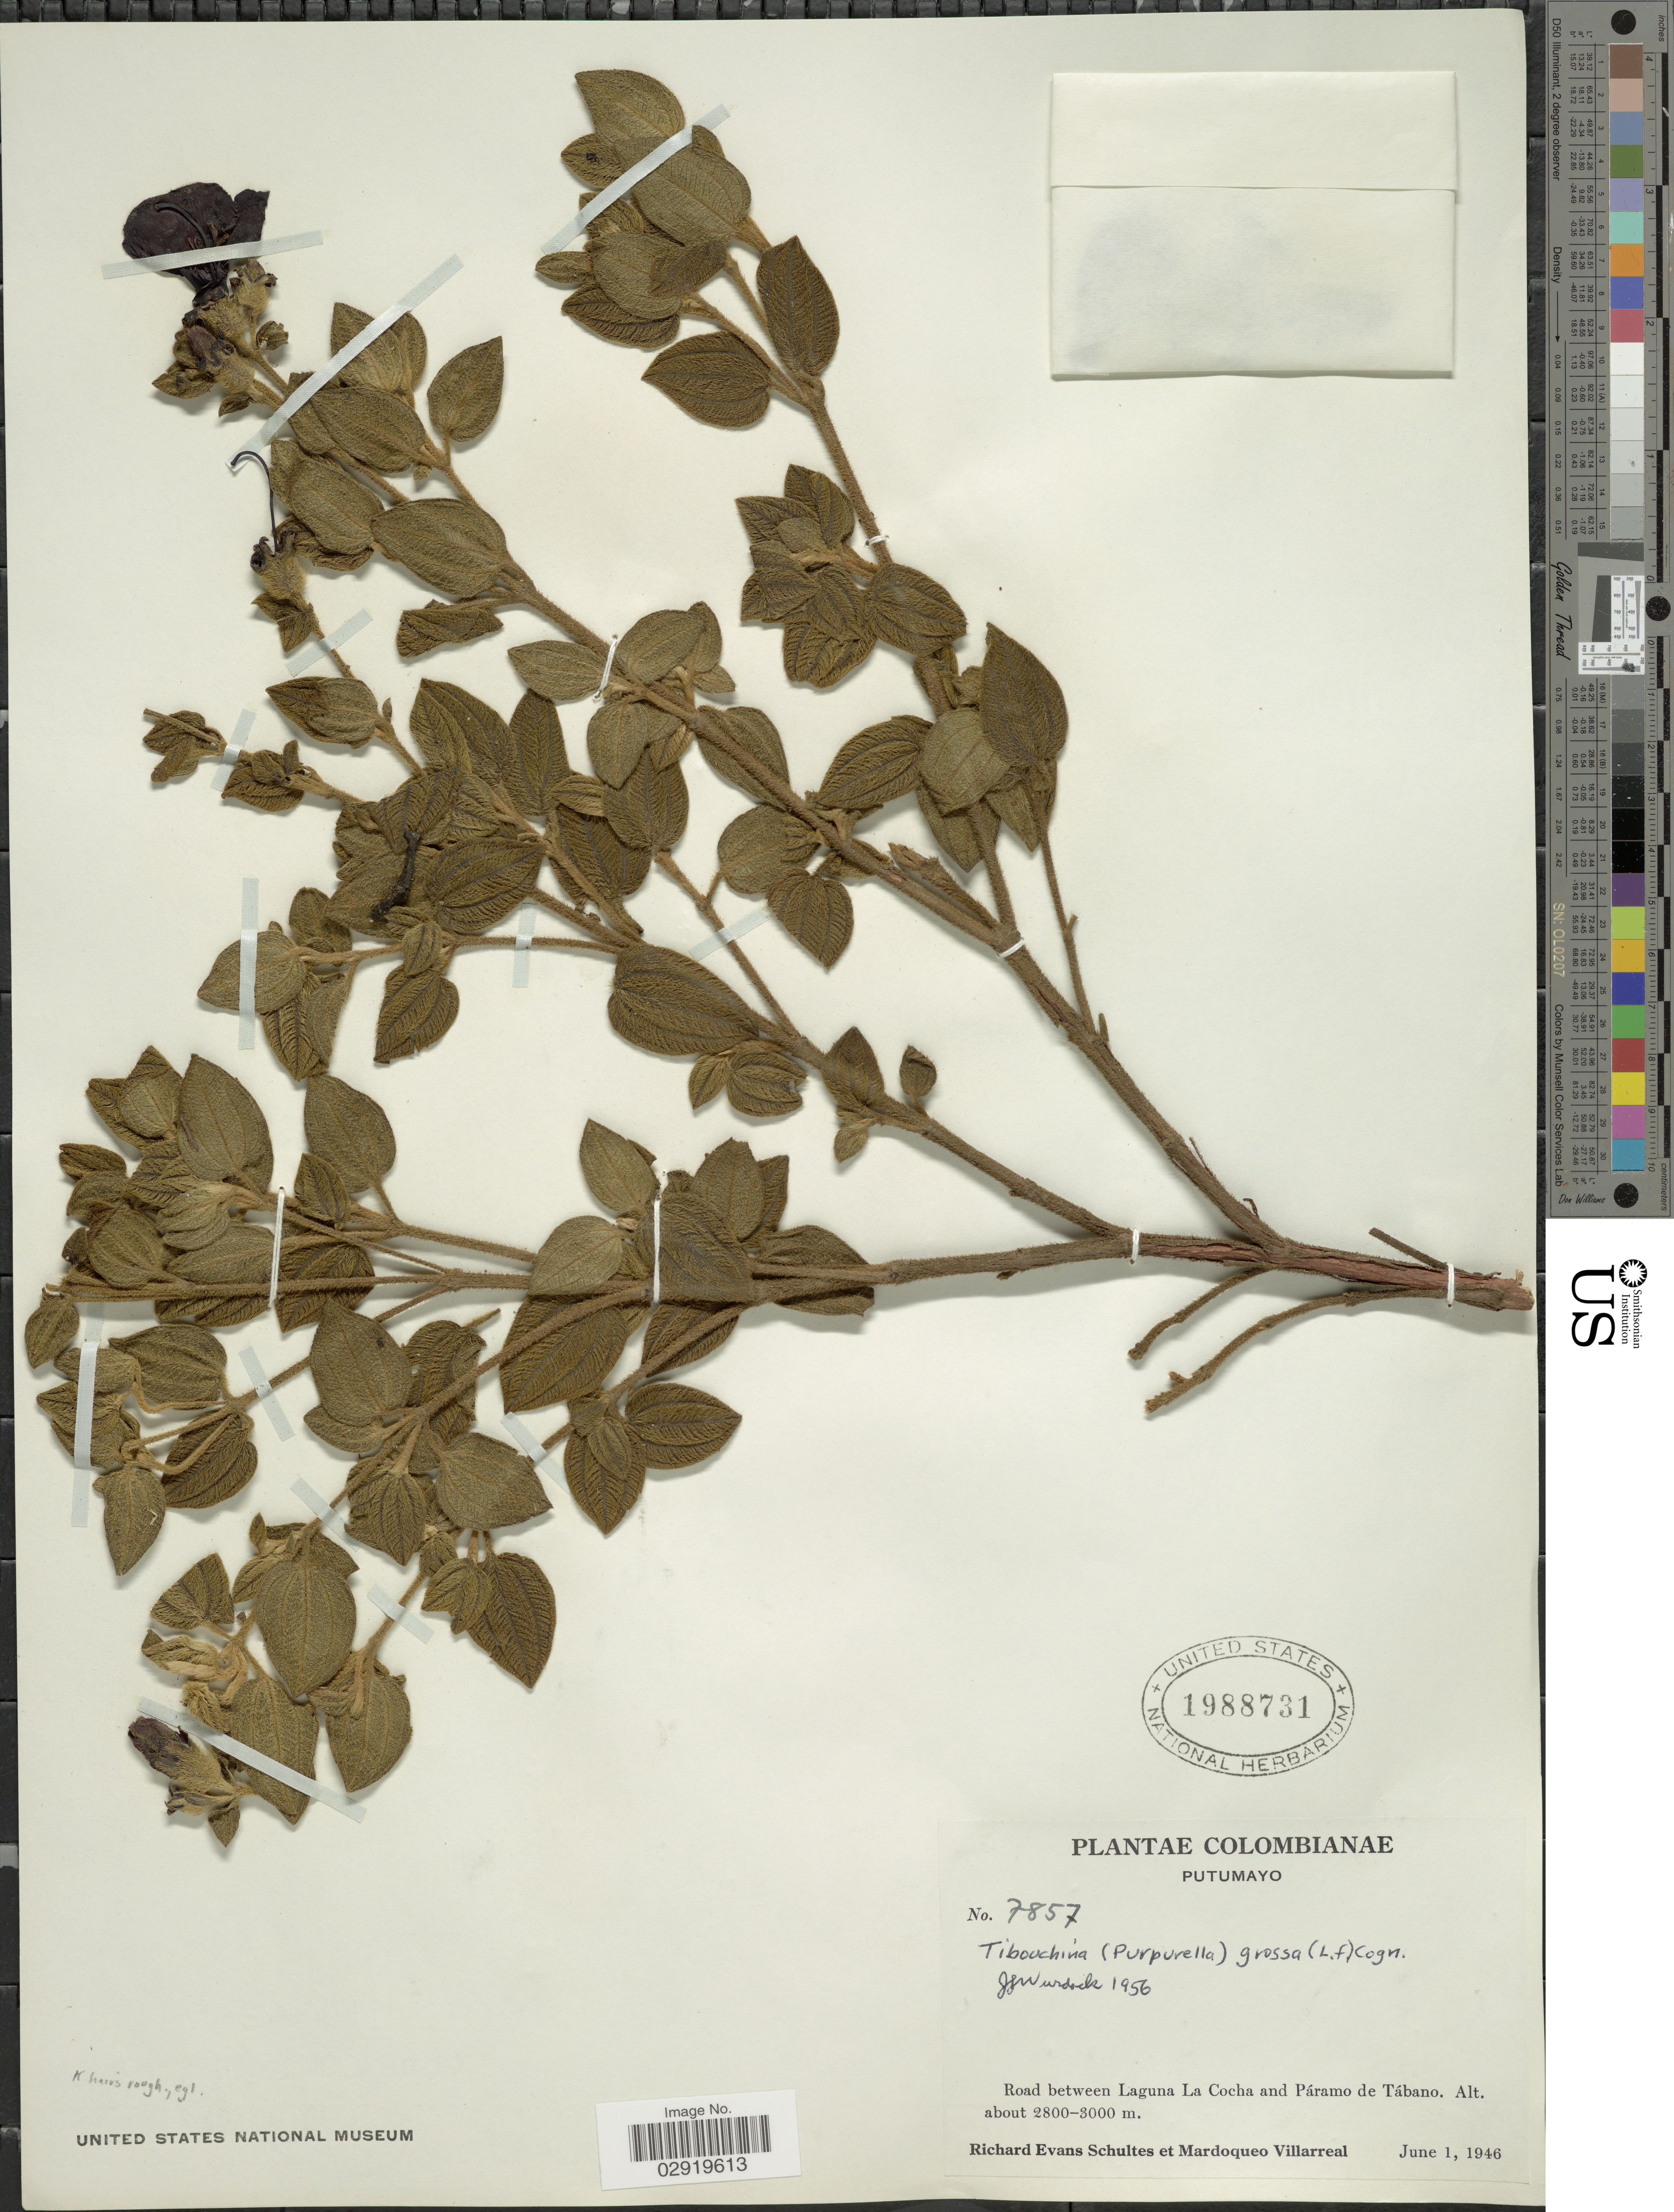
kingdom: Plantae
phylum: Tracheophyta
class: Magnoliopsida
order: Myrtales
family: Melastomataceae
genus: Chaetogastra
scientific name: Chaetogastra grossa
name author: (L. f.) P.J.F. Guim. & Michelang.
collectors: R. E. Schultes & M. Villarreal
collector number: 7857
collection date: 1946-06-01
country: Colombia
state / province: Putumayo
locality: Road between Laguna La Cocha and Páramo de Tábano.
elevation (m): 2800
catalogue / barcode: US 1988731